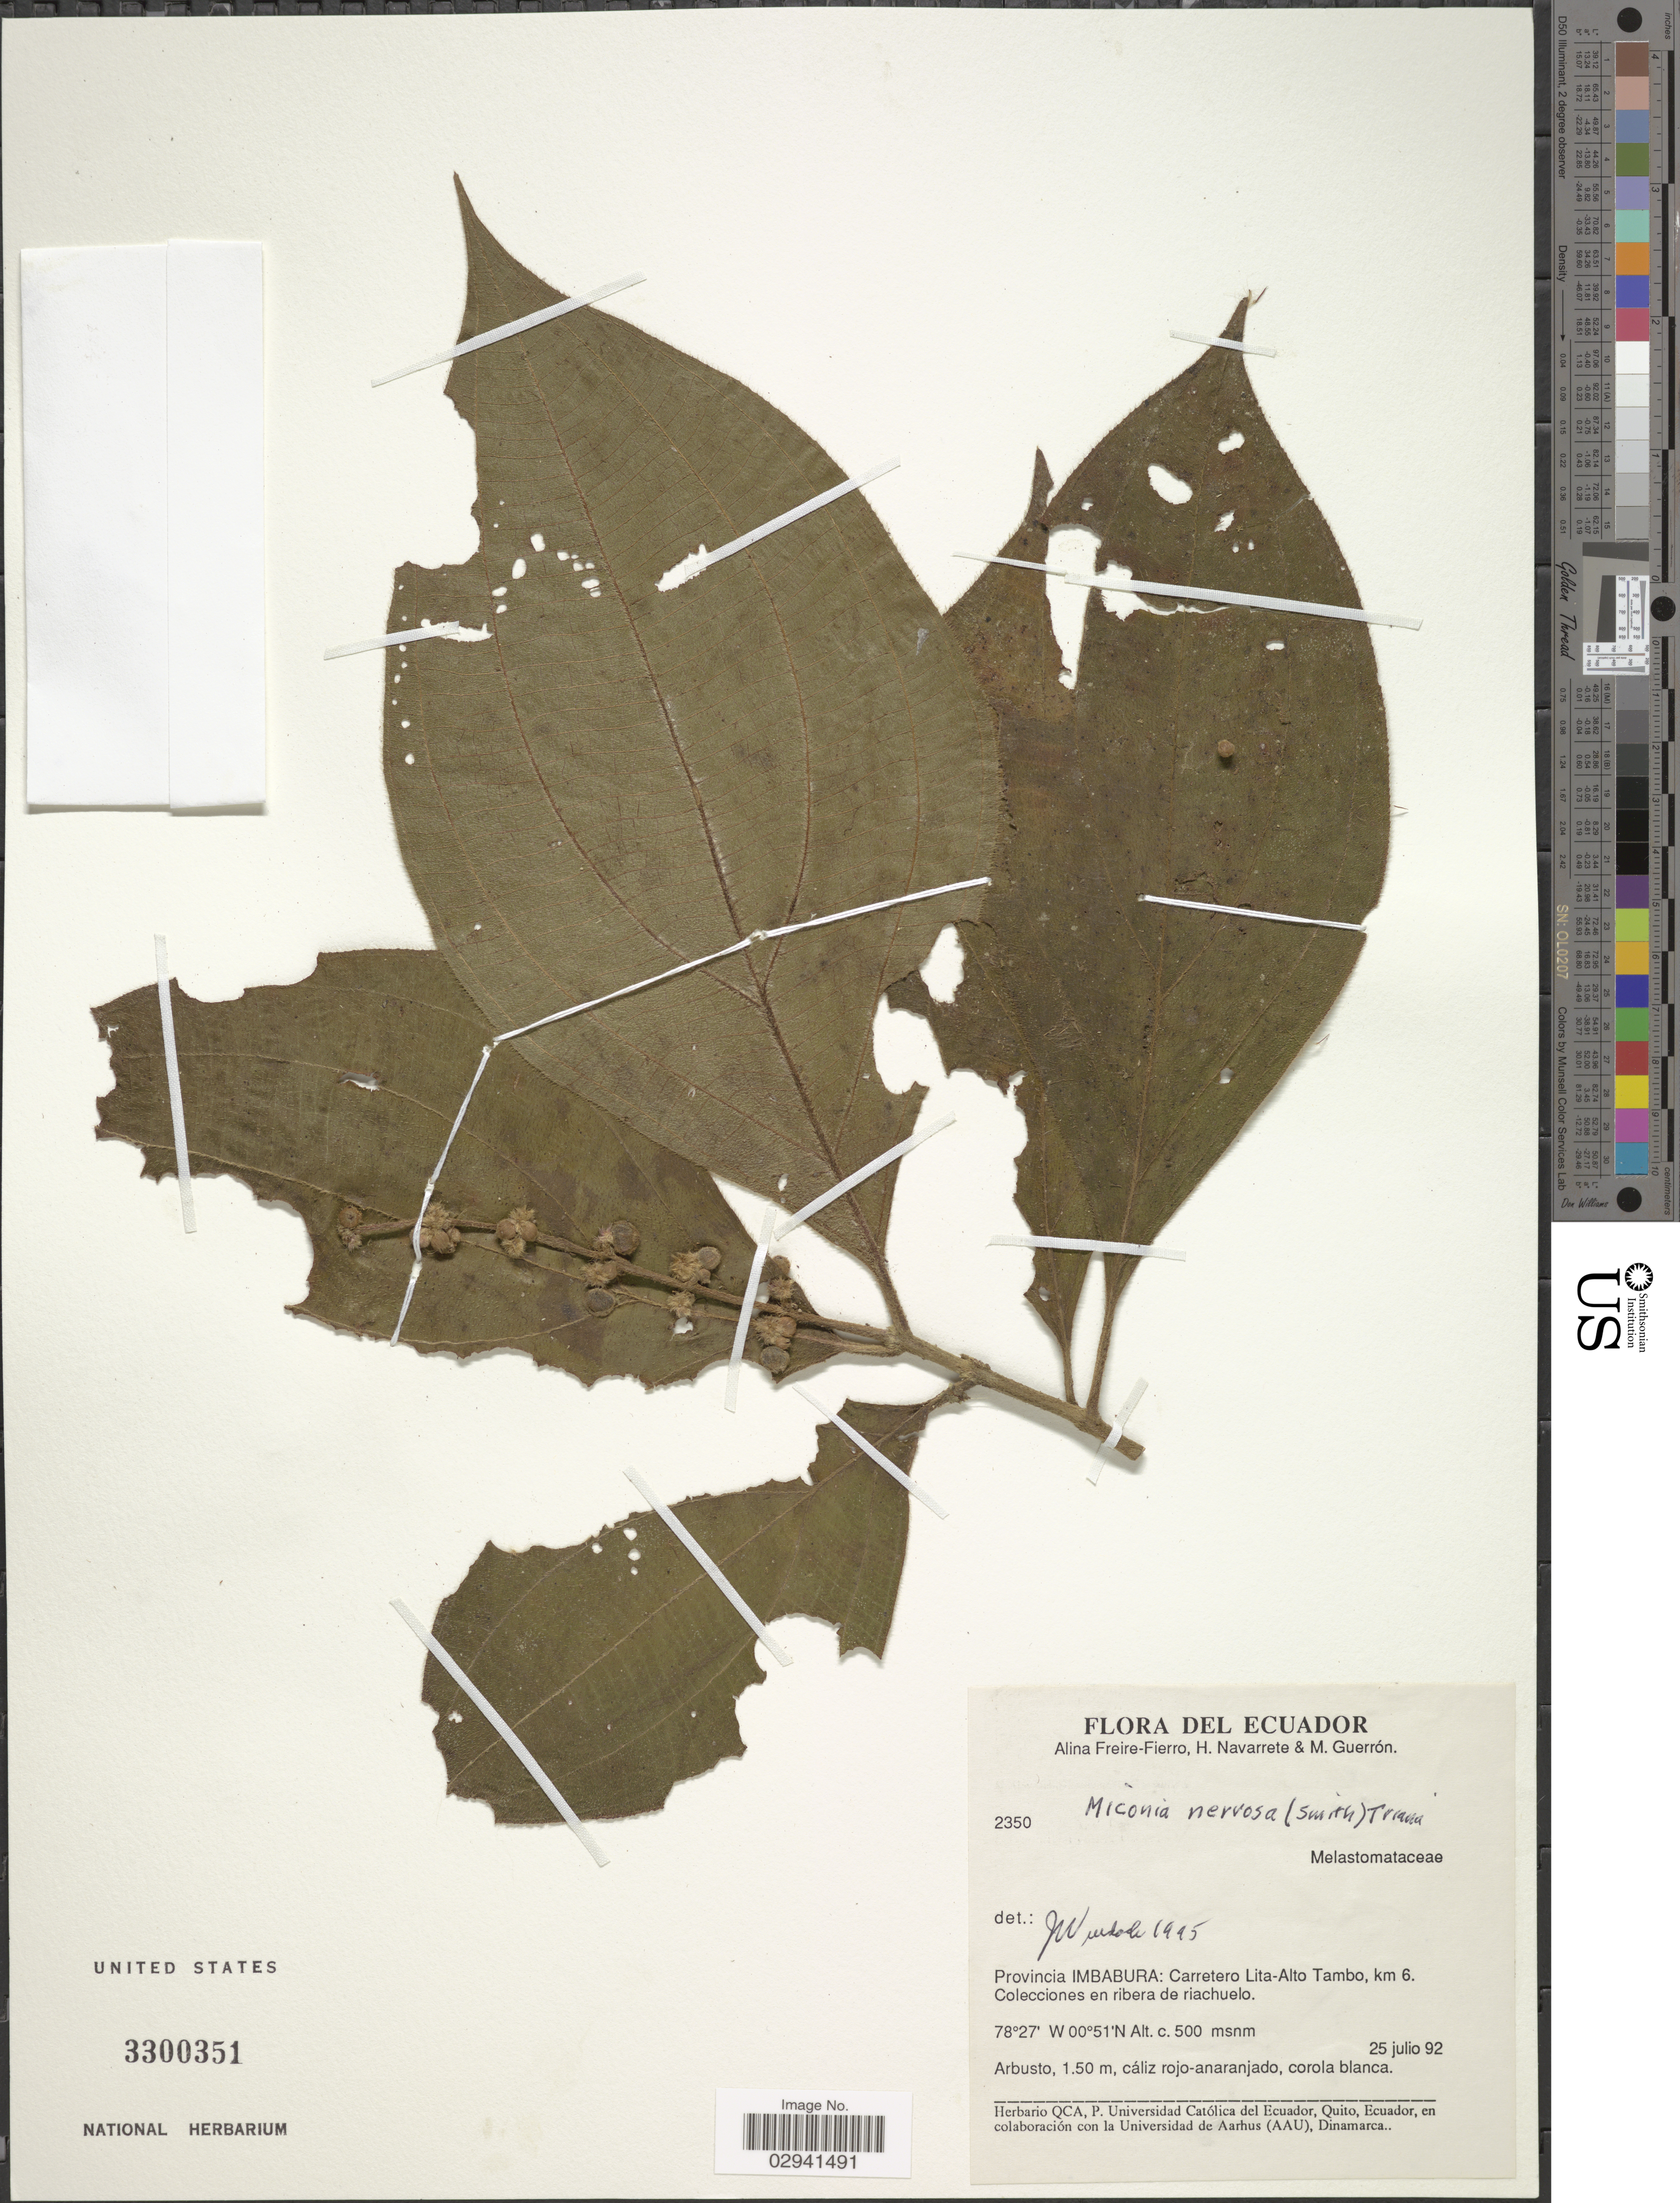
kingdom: Plantae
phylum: Tracheophyta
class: Magnoliopsida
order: Myrtales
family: Melastomataceae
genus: Miconia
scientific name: Miconia nervosa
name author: (Sm.) Triana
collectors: A. Freire-Fierro, H. Navarrete & M. Guerron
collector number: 2350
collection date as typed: Transcribed d/m/y: 25/7/92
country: Ecuador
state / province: Imbabura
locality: Carretero Lita-Alto Tambo, km 6.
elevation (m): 500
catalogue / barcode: US 3300351